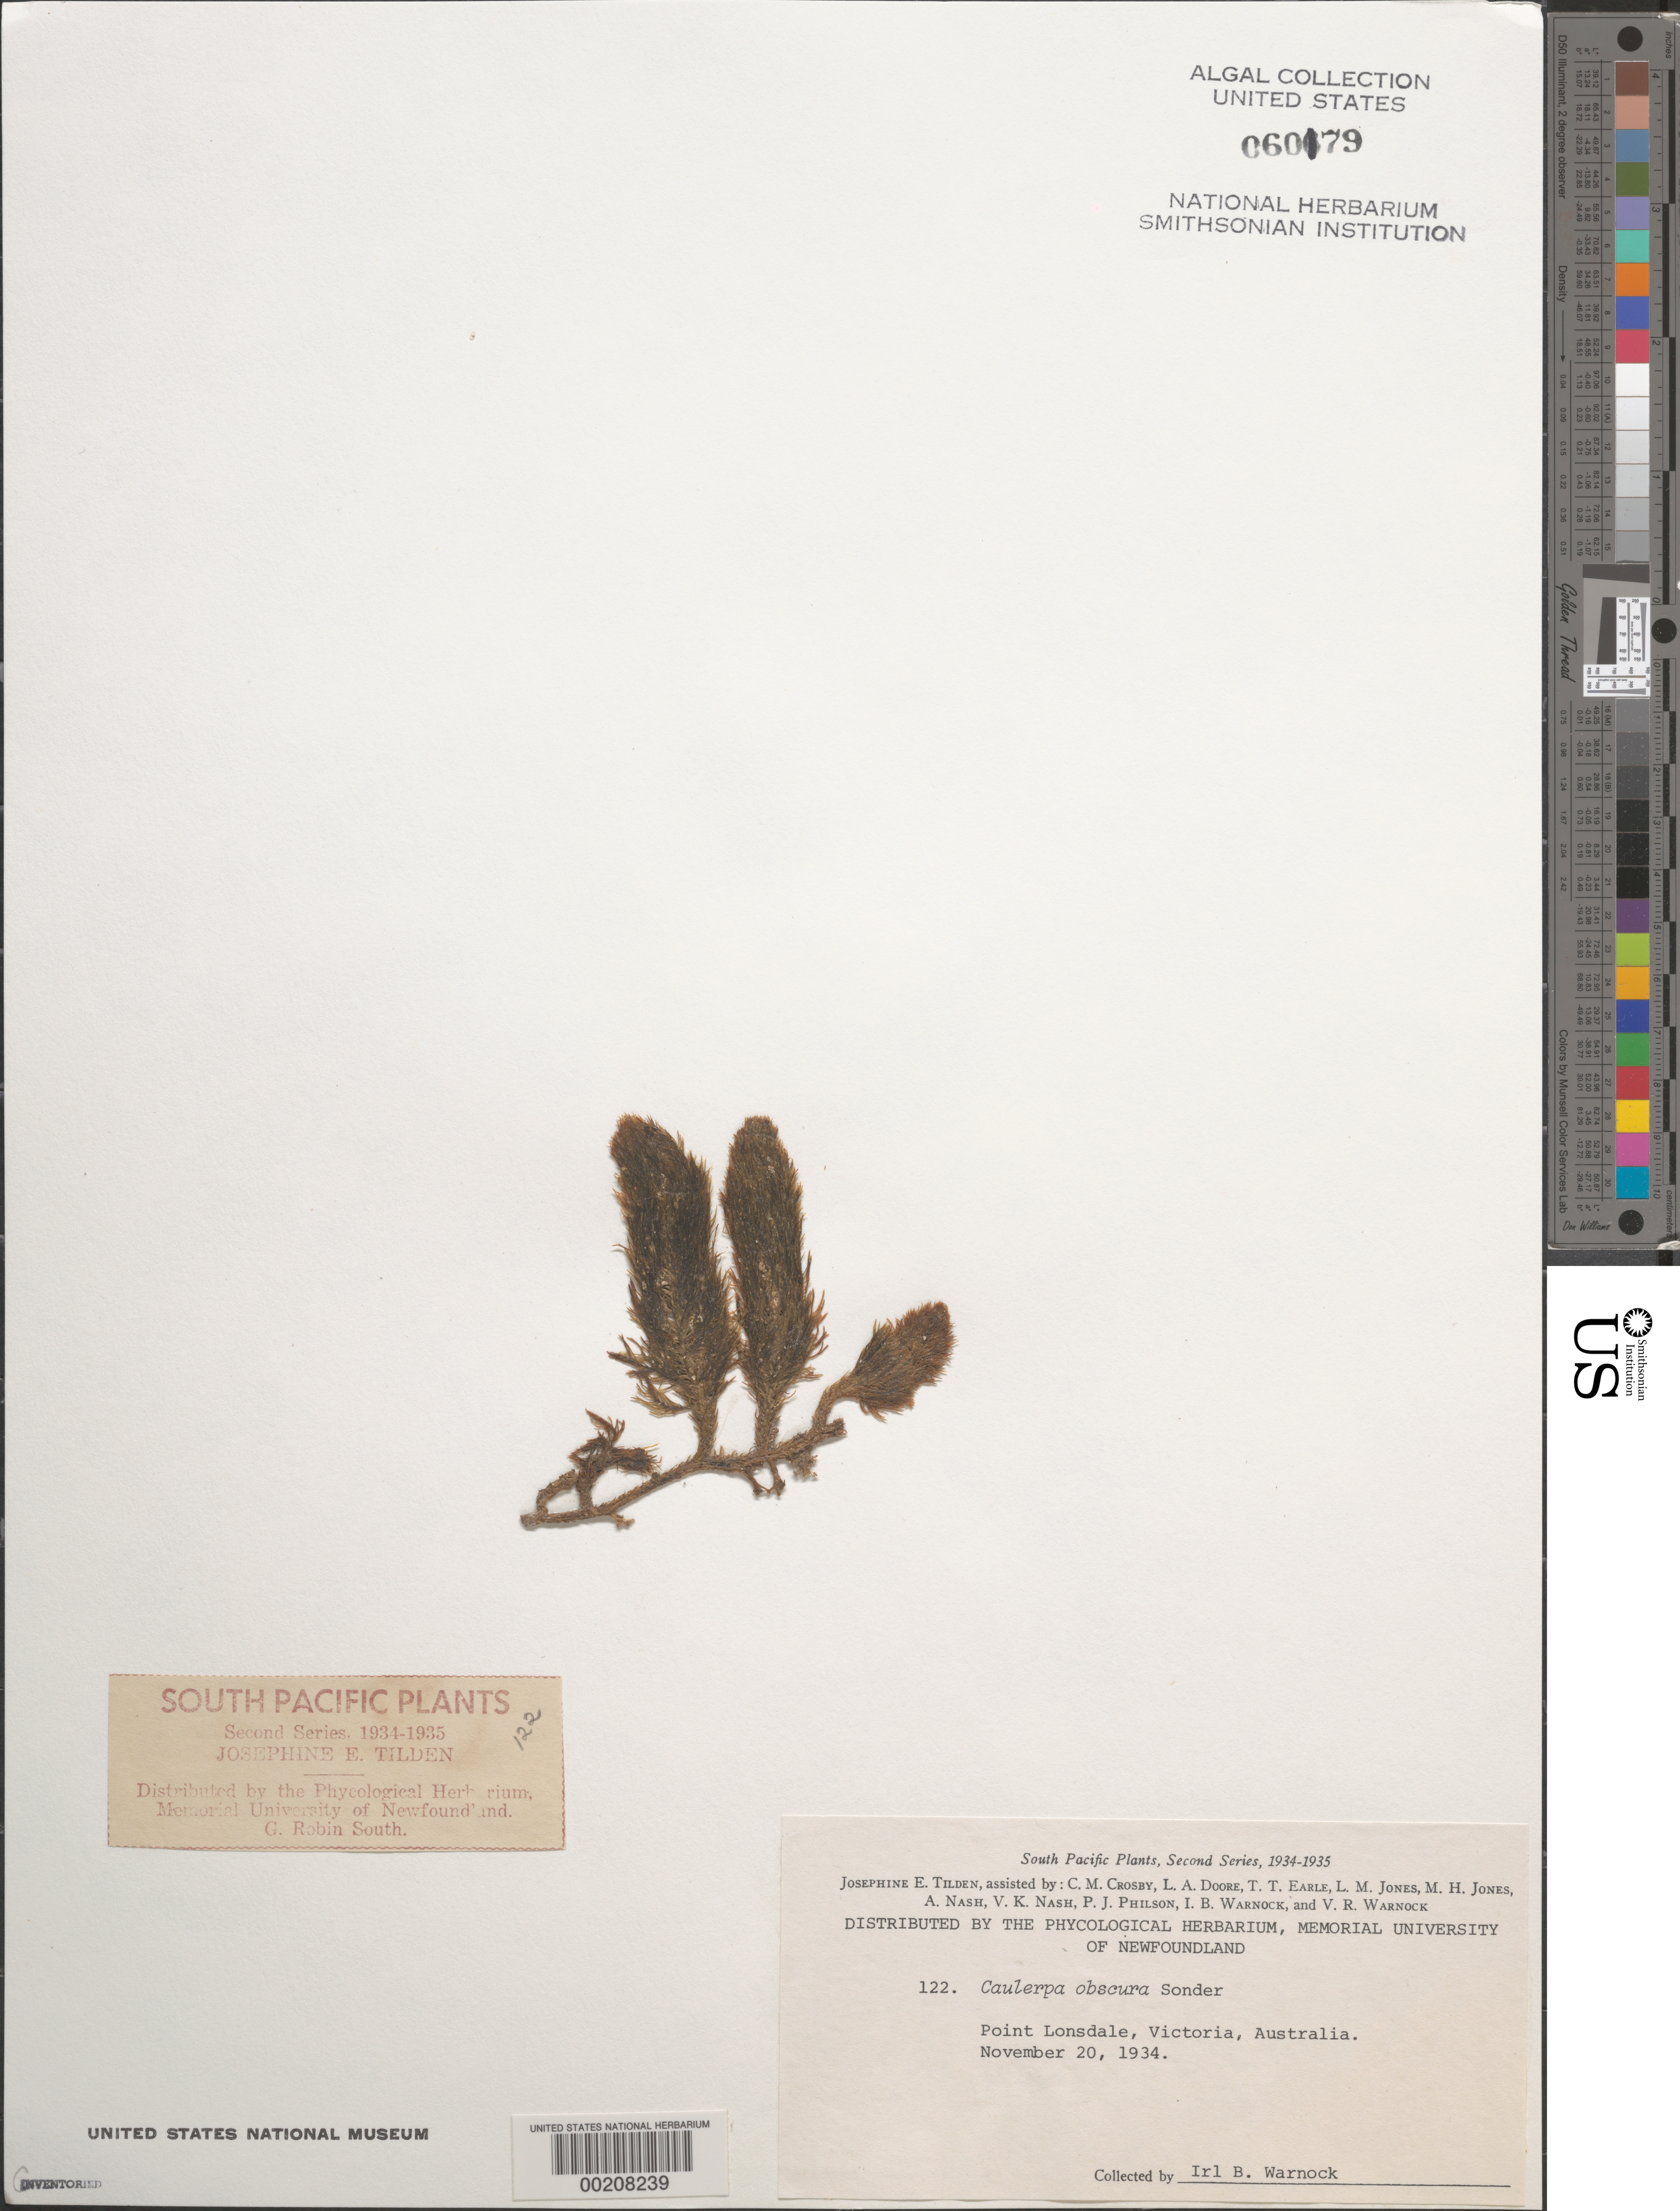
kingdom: Plantae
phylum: Chlorophyta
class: Ulvophyceae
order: Bryopsidales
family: Caulerpaceae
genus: Caulerpa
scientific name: Caulerpa obscura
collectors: I. Warnock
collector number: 122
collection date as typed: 20 Nov 1934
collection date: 1934-11-20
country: Australia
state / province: Victoria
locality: Point lonsdale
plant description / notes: Tilden, South Pacific Plants, Second Series, 1934-1935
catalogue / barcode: US 60179